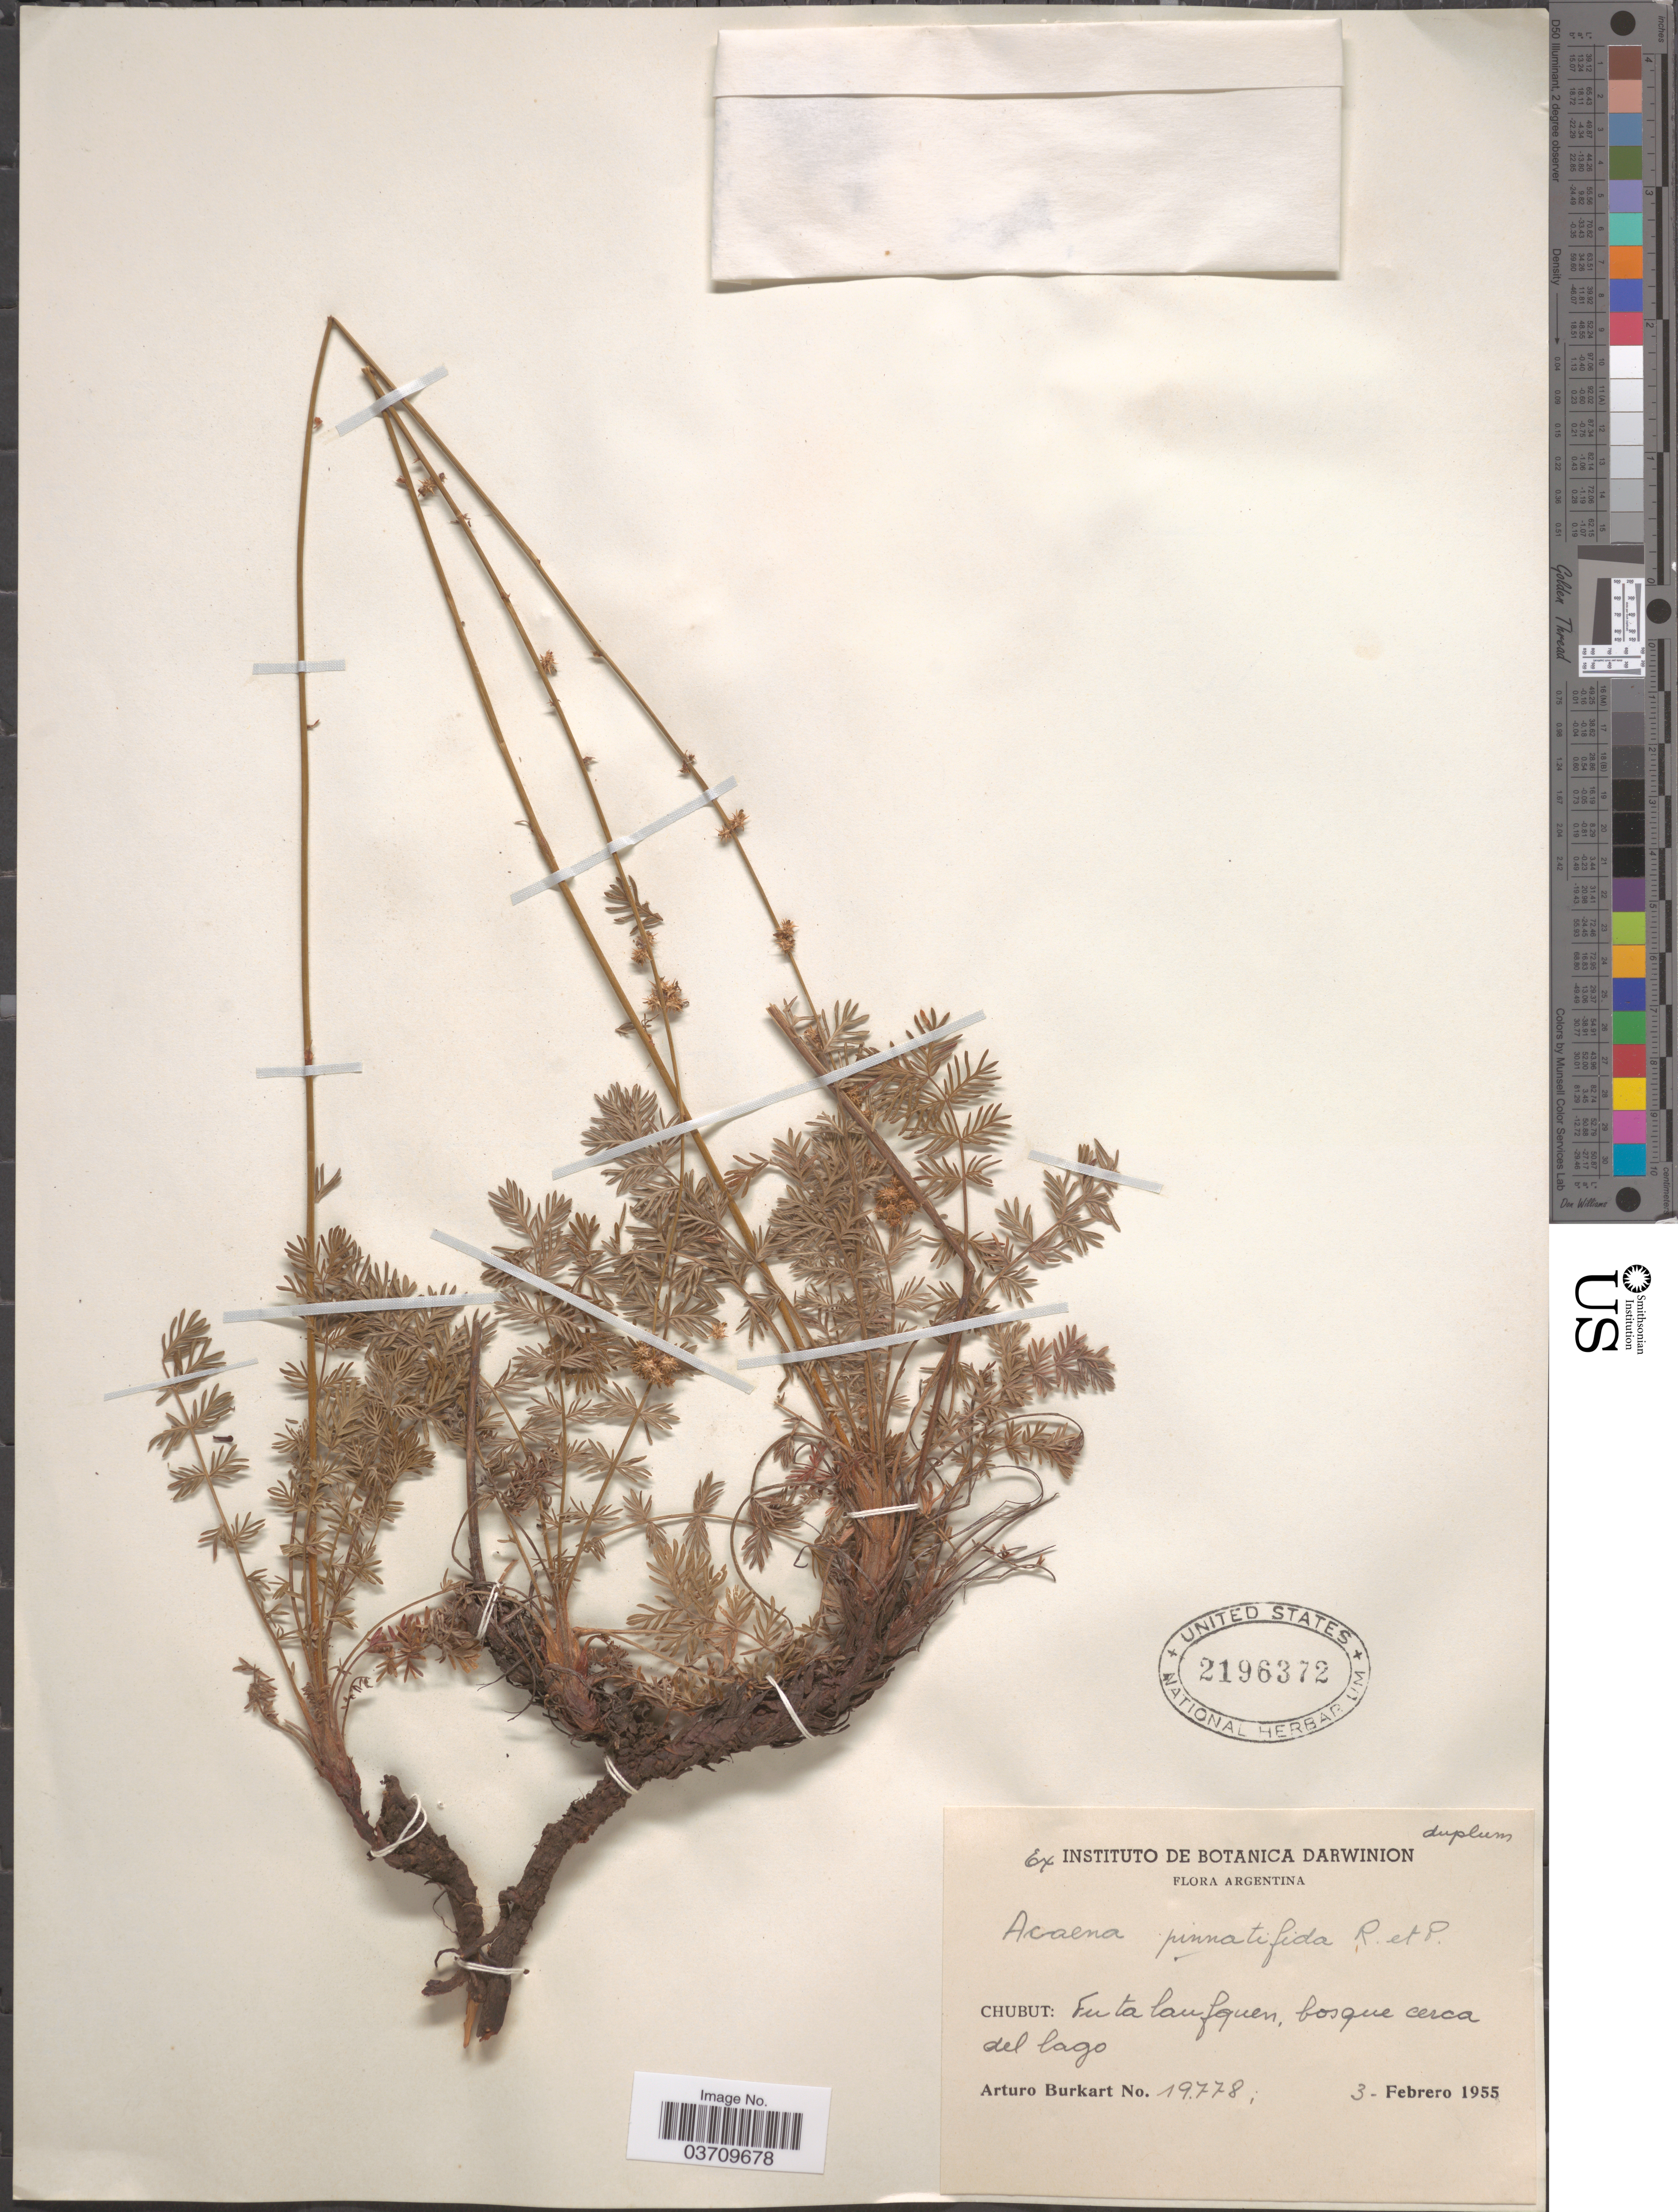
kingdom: Plantae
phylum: Tracheophyta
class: Magnoliopsida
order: Rosales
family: Rosaceae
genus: Acaena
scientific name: Acaena pinnatifida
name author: Ruiz & Pav.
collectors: A. E. Burkart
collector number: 19778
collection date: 1955-02-03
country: Argentina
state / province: Chubut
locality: Futalaufquen, bosque cerca del lago.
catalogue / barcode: US 2196372